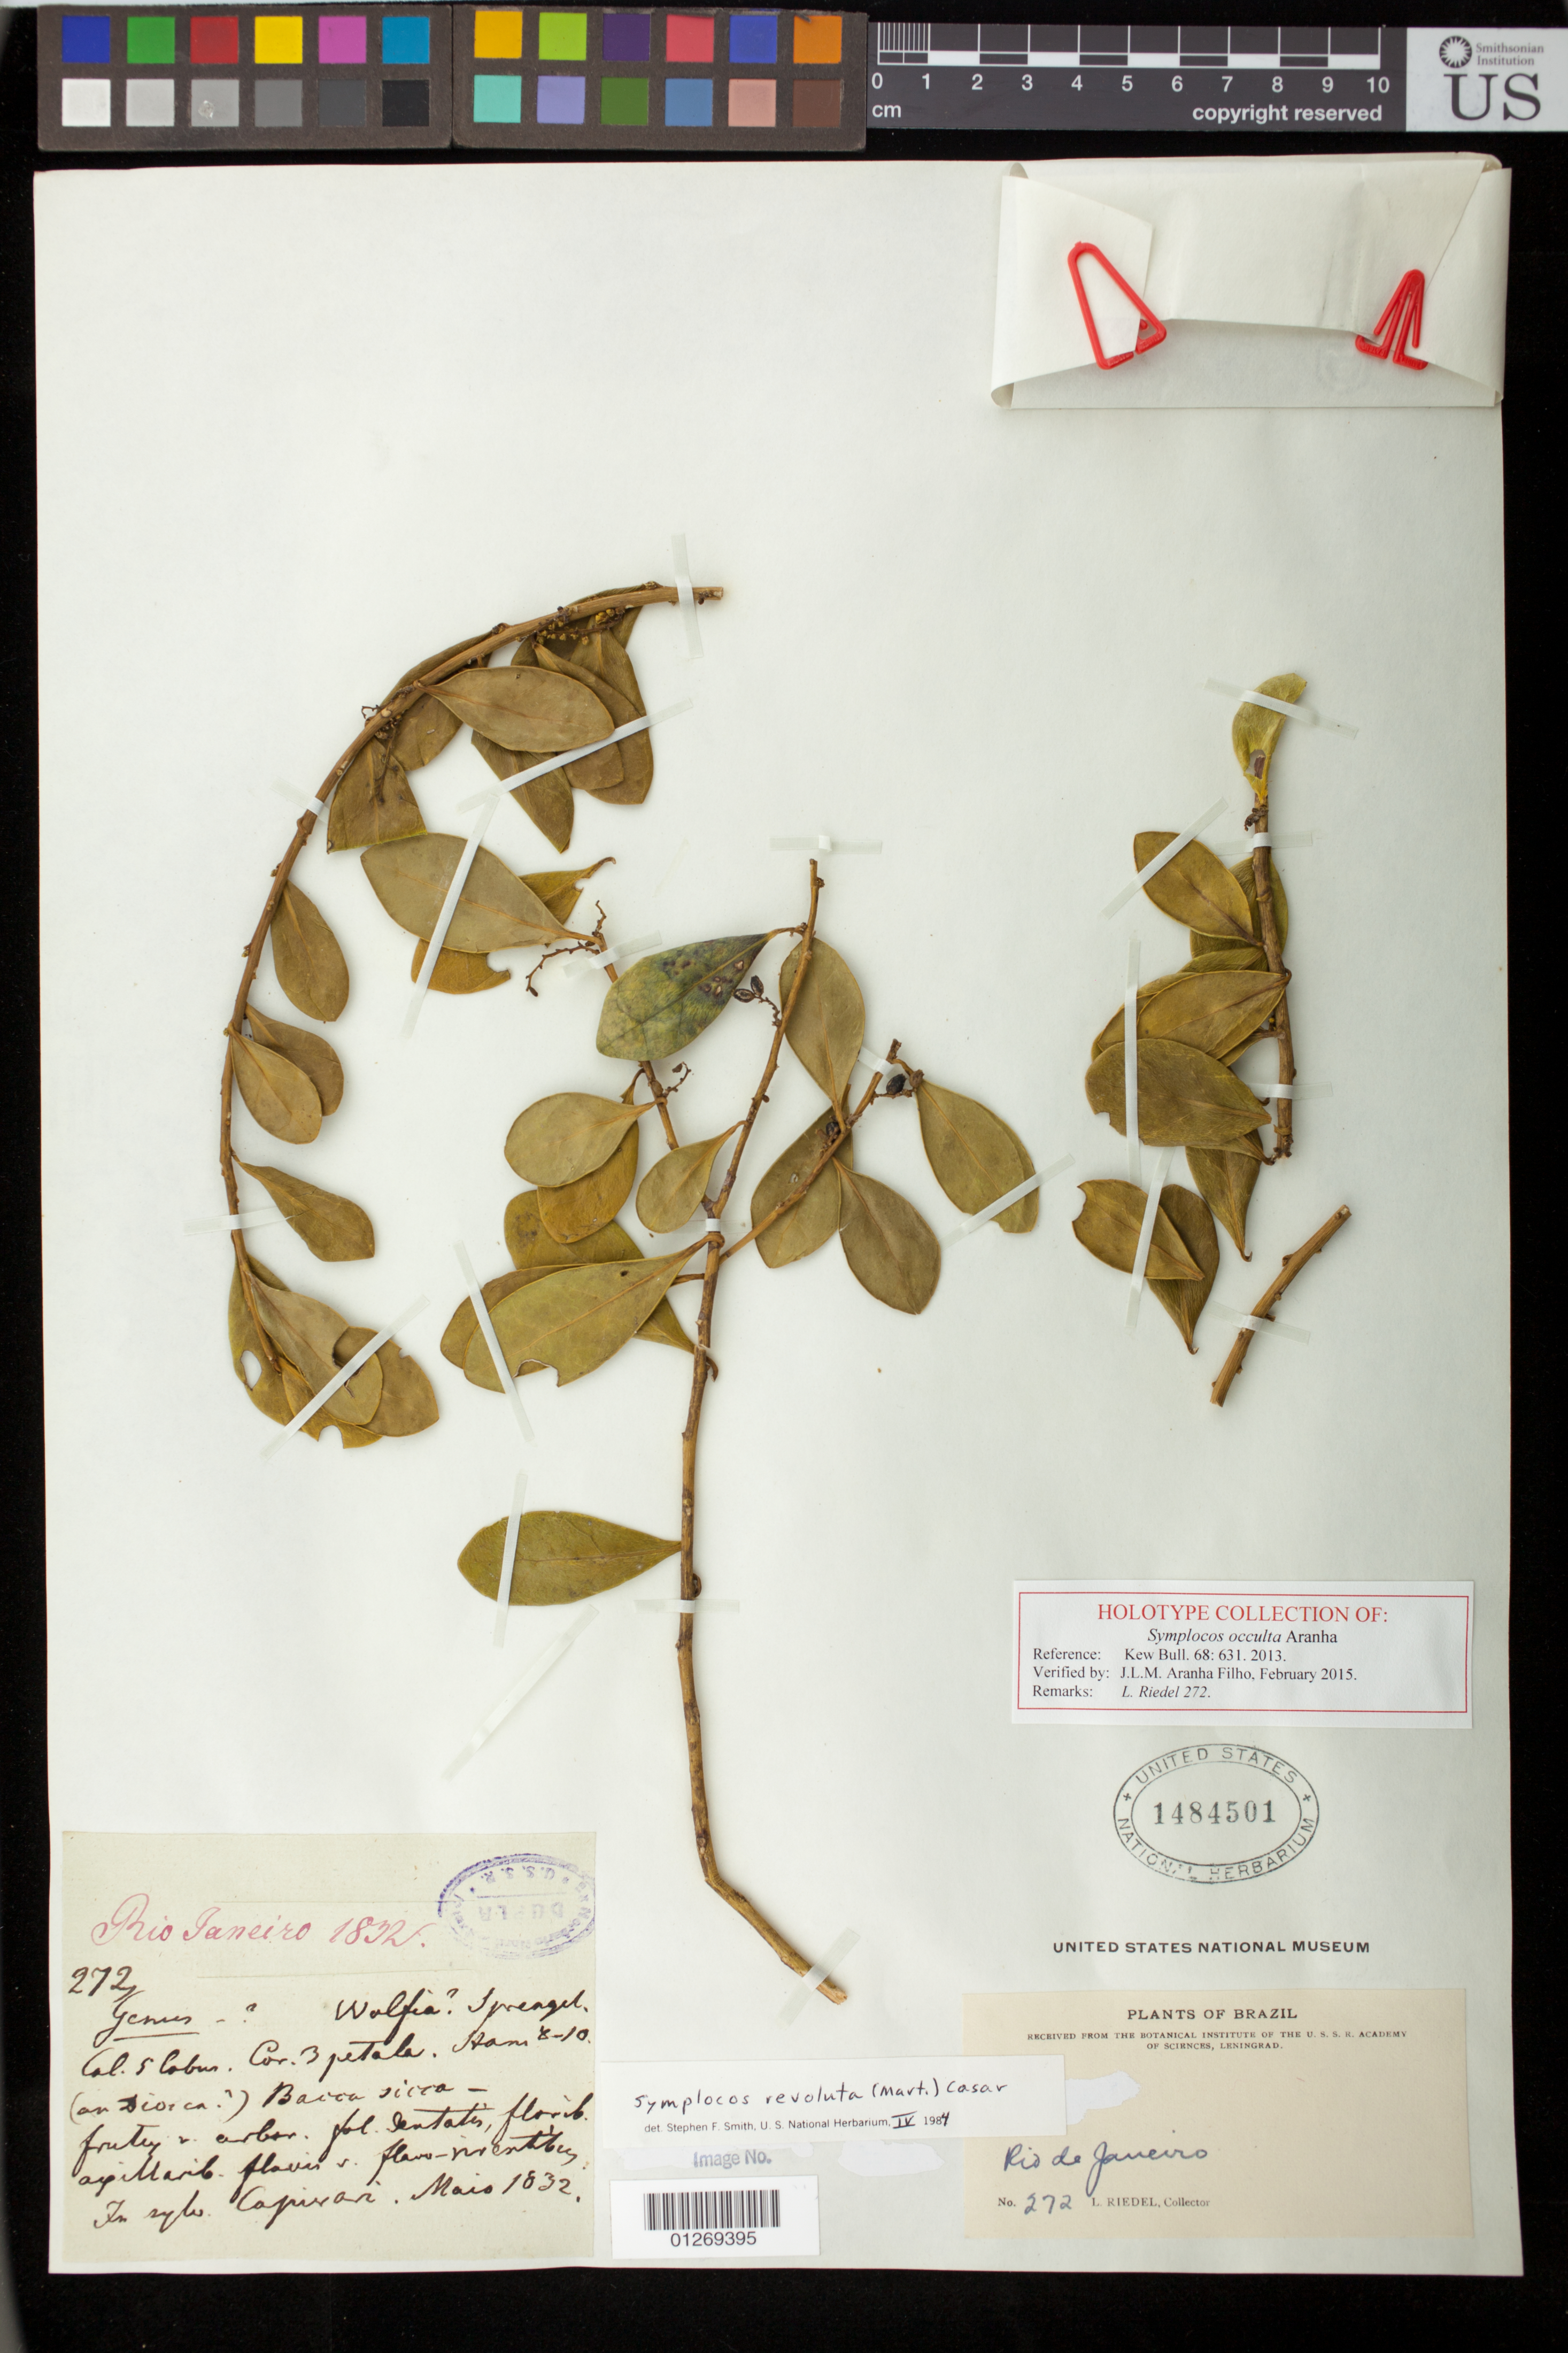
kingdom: Plantae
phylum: Tracheophyta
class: Magnoliopsida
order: Ericales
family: Symplocaceae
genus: Symplocos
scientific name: Symplocos occulta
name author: Aranha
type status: Holotype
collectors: L. Riedel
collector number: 272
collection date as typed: Mais 1832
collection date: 1832-05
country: Brazil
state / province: Rio de Janeiro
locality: In sylv. Capivari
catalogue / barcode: US 1484501